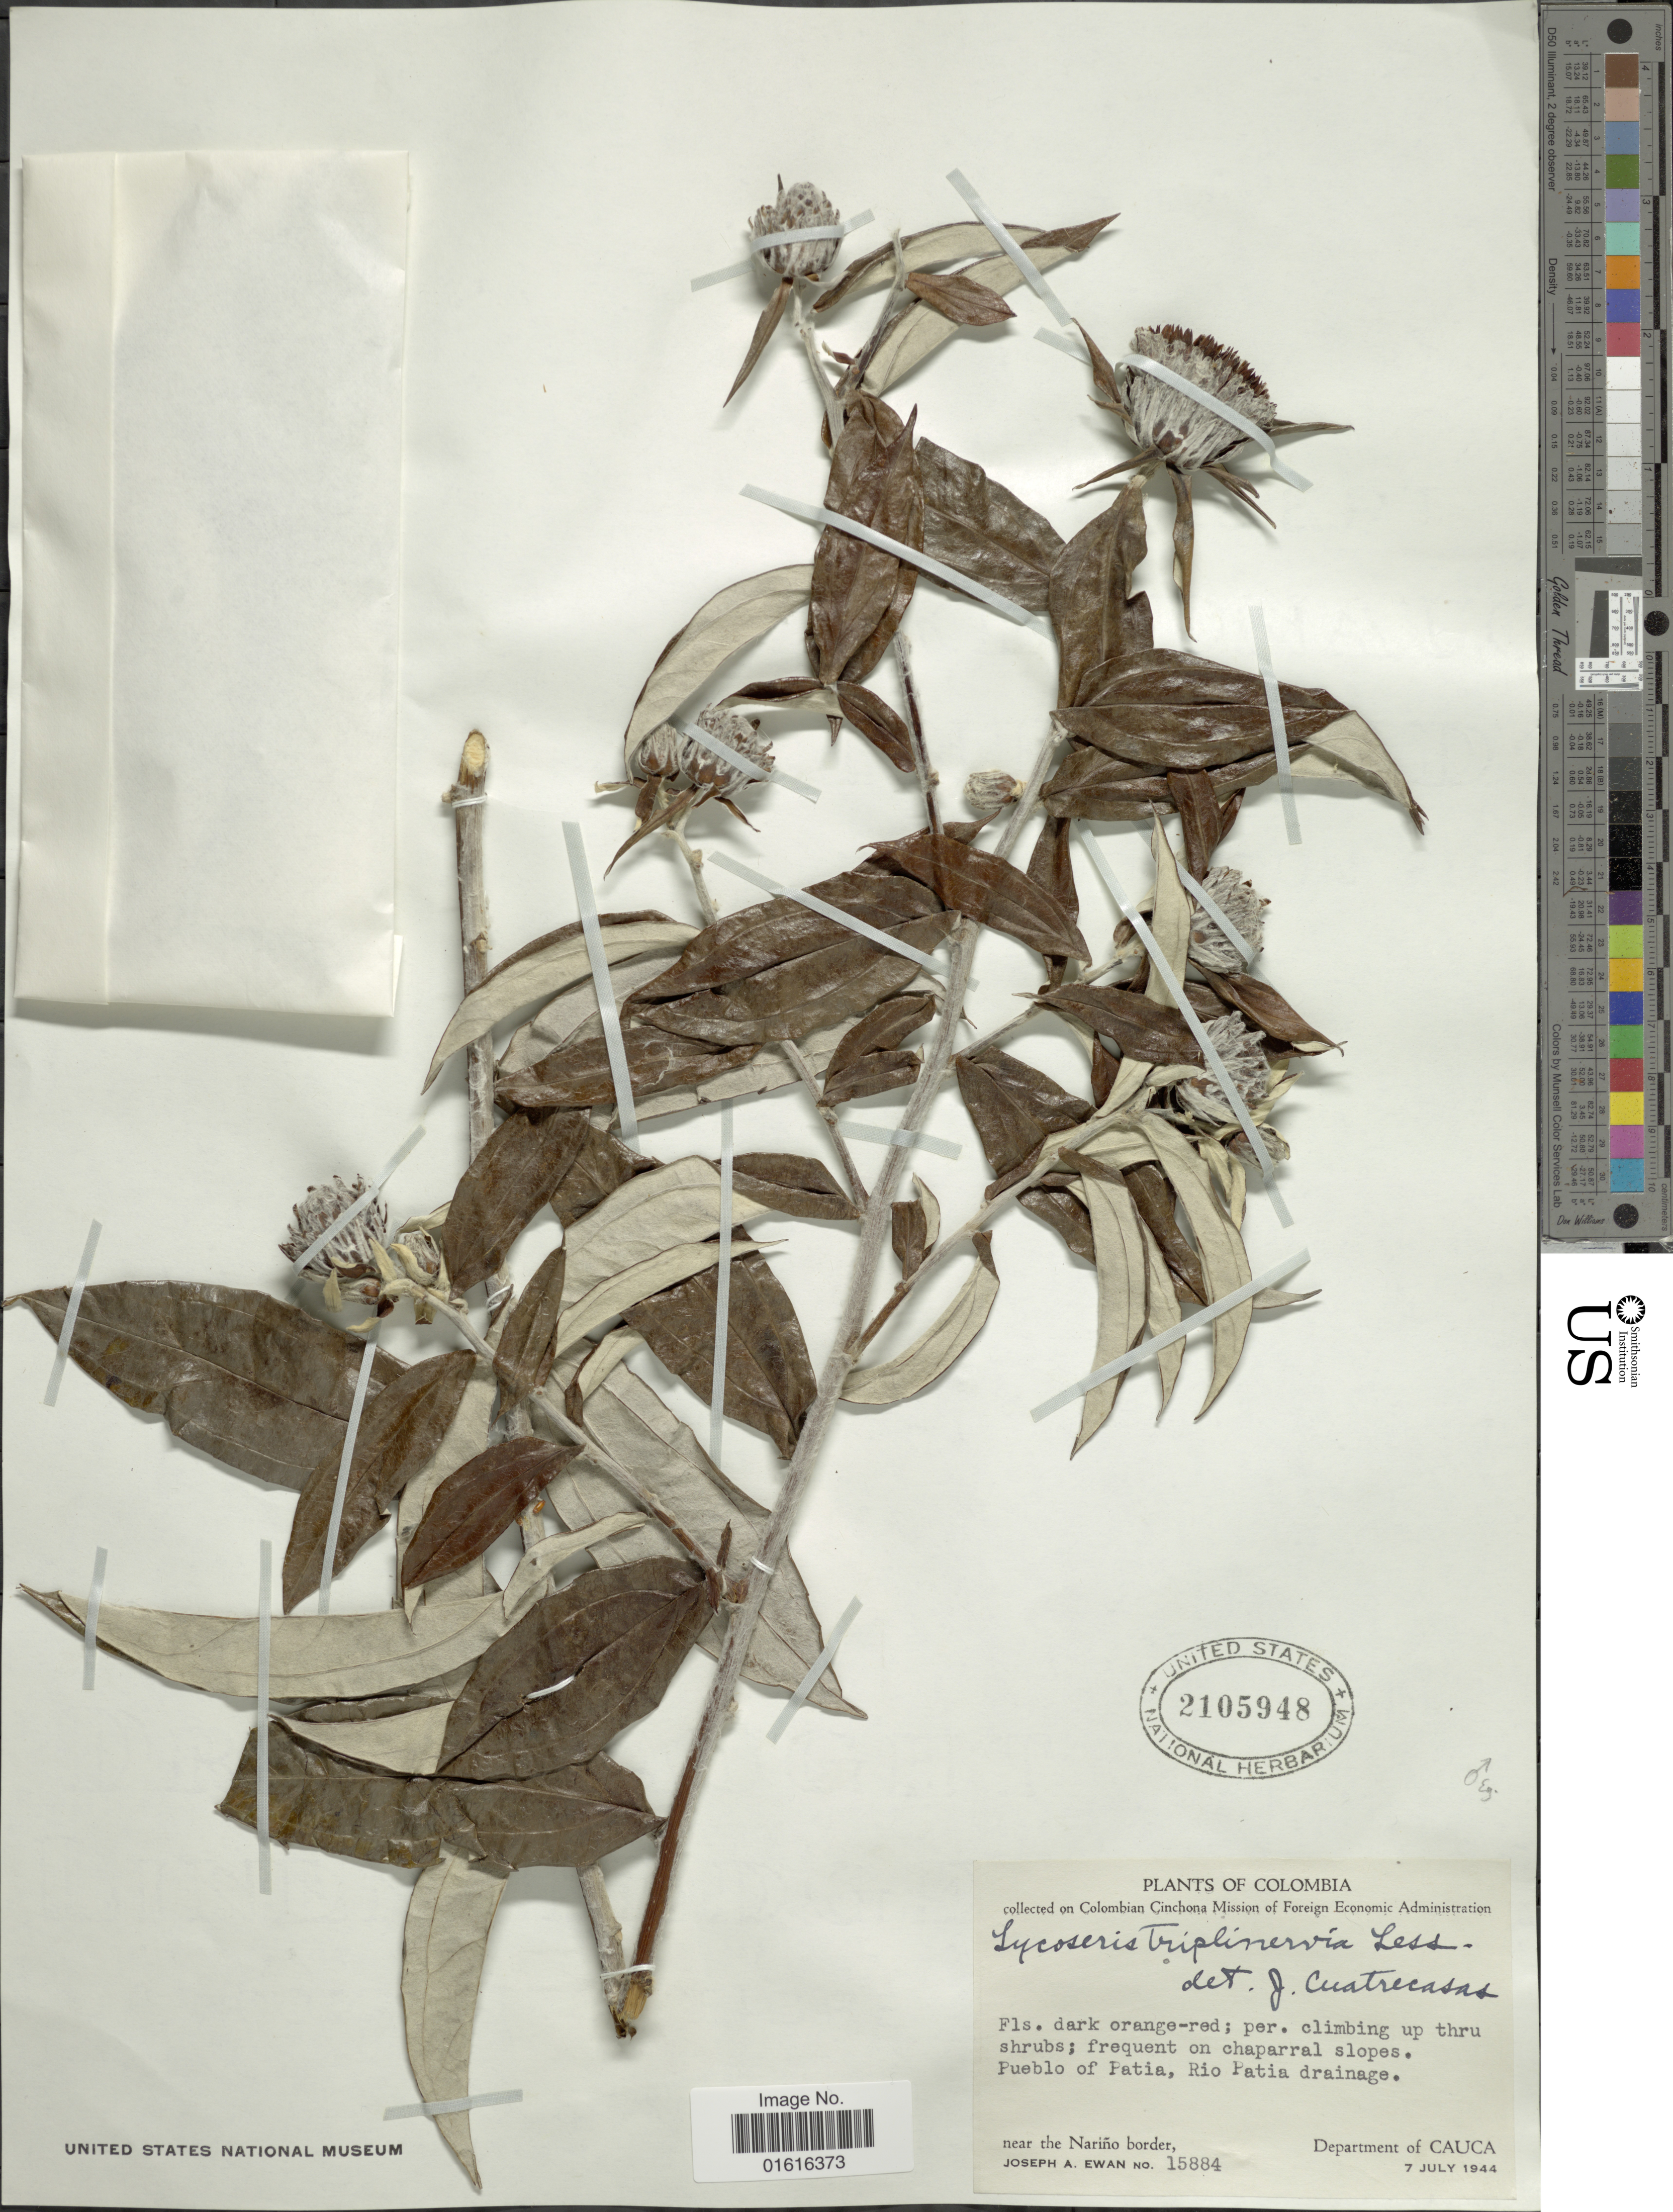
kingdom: Plantae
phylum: Tracheophyta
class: Magnoliopsida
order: Asterales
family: Asteraceae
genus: Lycoseris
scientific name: Lycoseris triplinervia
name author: Less.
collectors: J. A. Ewan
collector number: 15884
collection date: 1944-07-07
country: Colombia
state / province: Cauca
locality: Frequent on chaparral slopes. Pueblo of Patia, Rio Patia drainage, near the Narino border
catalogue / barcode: US 2105948